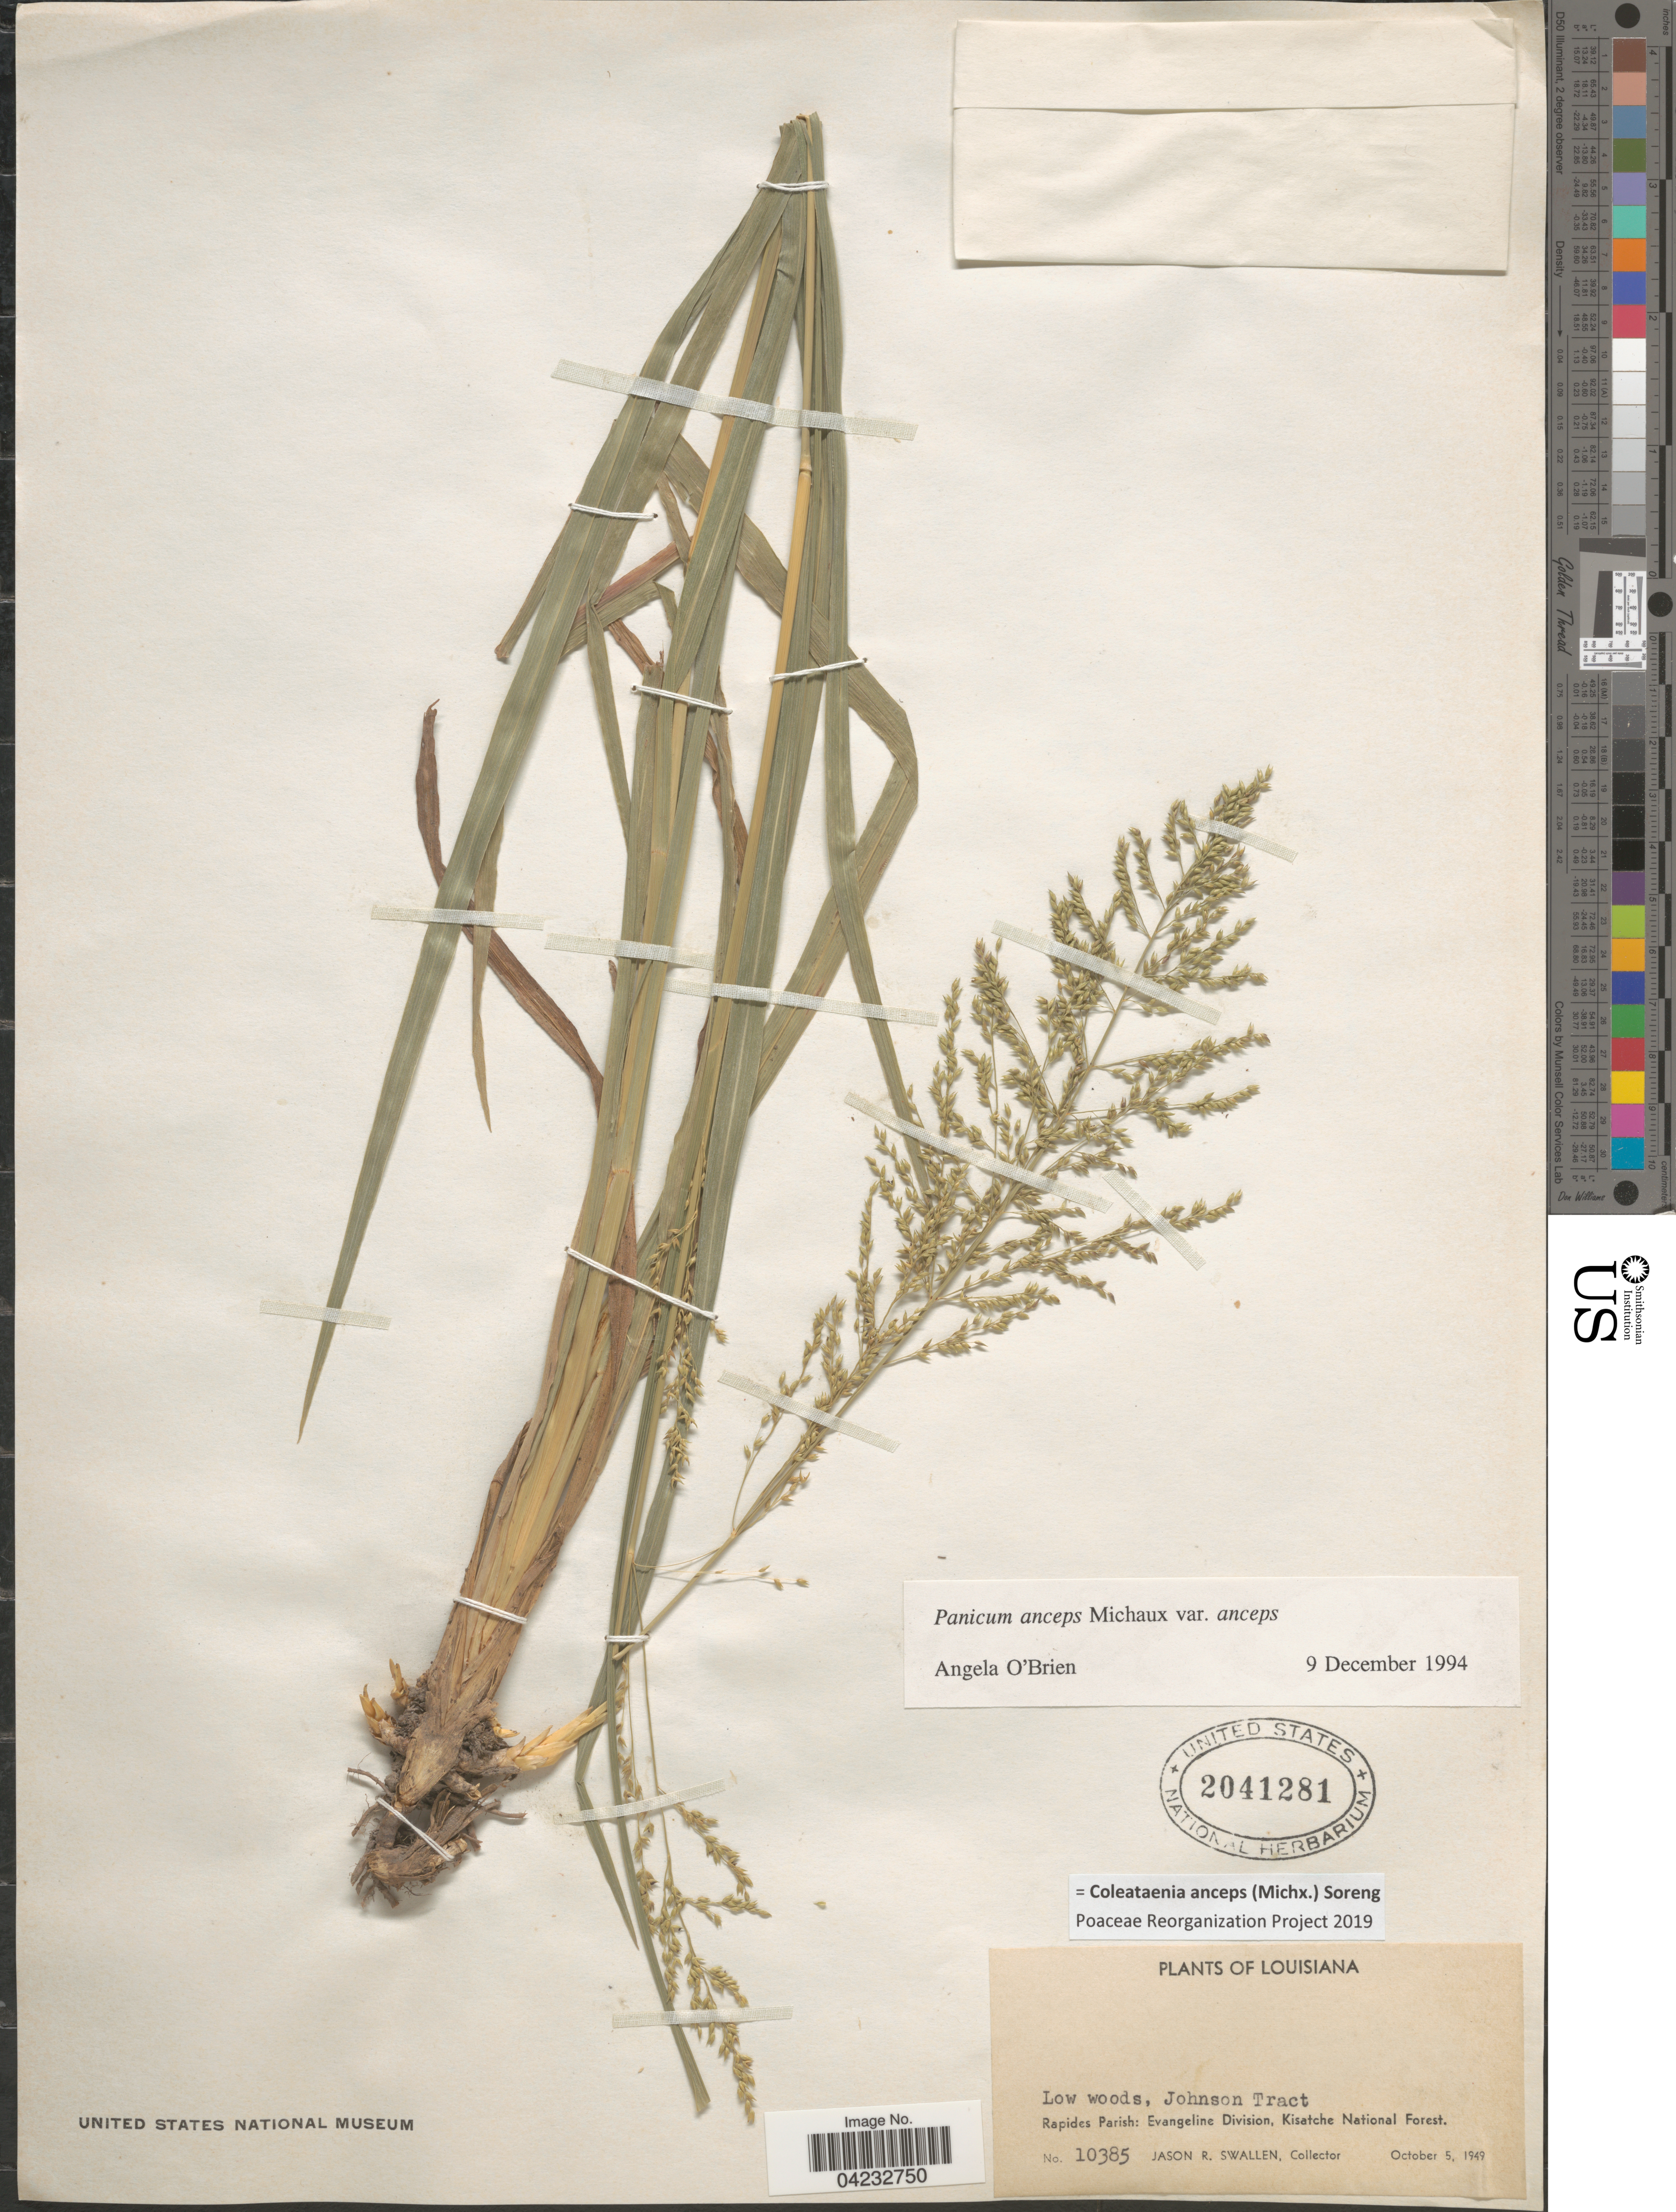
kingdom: Plantae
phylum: Tracheophyta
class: Liliopsida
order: Poales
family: Poaceae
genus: Coleataenia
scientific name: Coleataenia anceps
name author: (Michx.) Soreng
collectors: J. R. Swallen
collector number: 10385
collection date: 1949-10-05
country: United States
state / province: Louisiana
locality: Johnson Tract. Rapides Parish: Evangeline Division, Kisatche National Forest.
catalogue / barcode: US 2041281